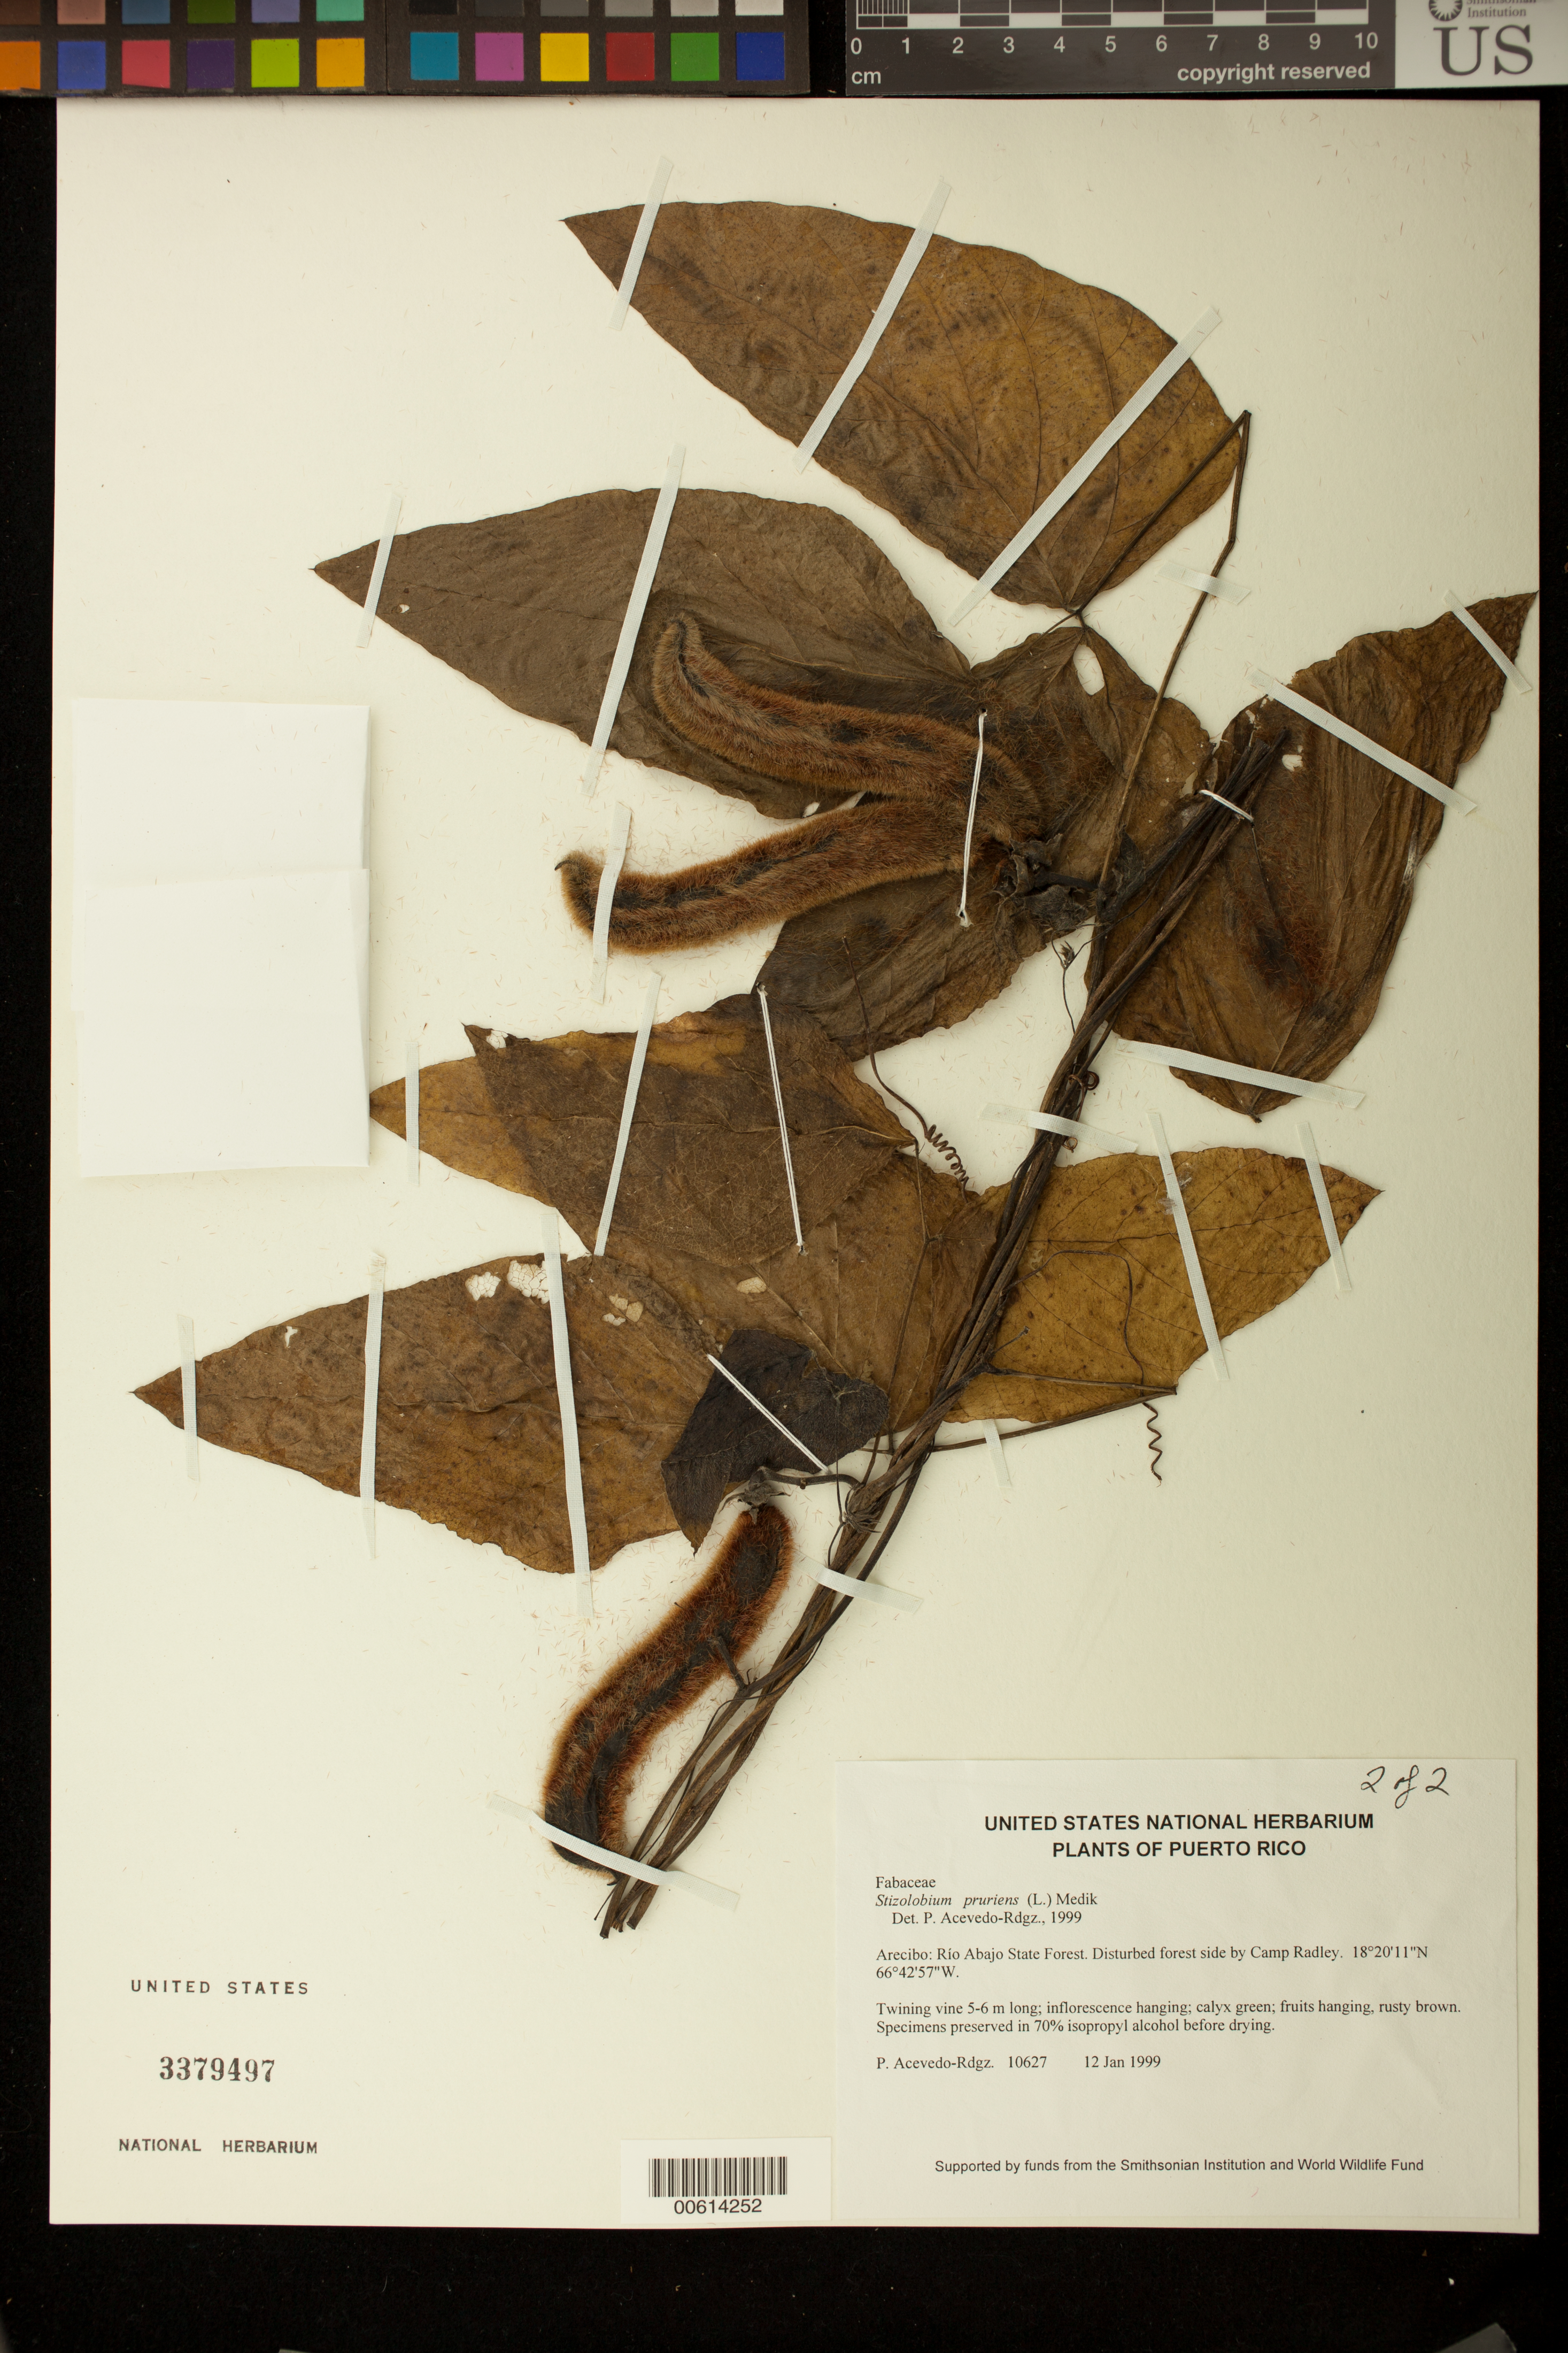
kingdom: Plantae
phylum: Tracheophyta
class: Magnoliopsida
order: Fabales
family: Fabaceae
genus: Mucuna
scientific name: Mucuna pruriens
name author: (L.) DC.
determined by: Acevedo-Rodríguez, P., (BOT), Smithsonian Institution - National Museum of Natural History (UNITED STATES)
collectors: P. Acevedo-Rodr.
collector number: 10627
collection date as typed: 12 Jan 1999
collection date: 1999-01-12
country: Puerto Rico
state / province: Arecibo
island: Puerto Rico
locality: Arecibo; Río Abajo State Forest. Disturbed forest side by Camp Radley.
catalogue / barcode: US 3379497